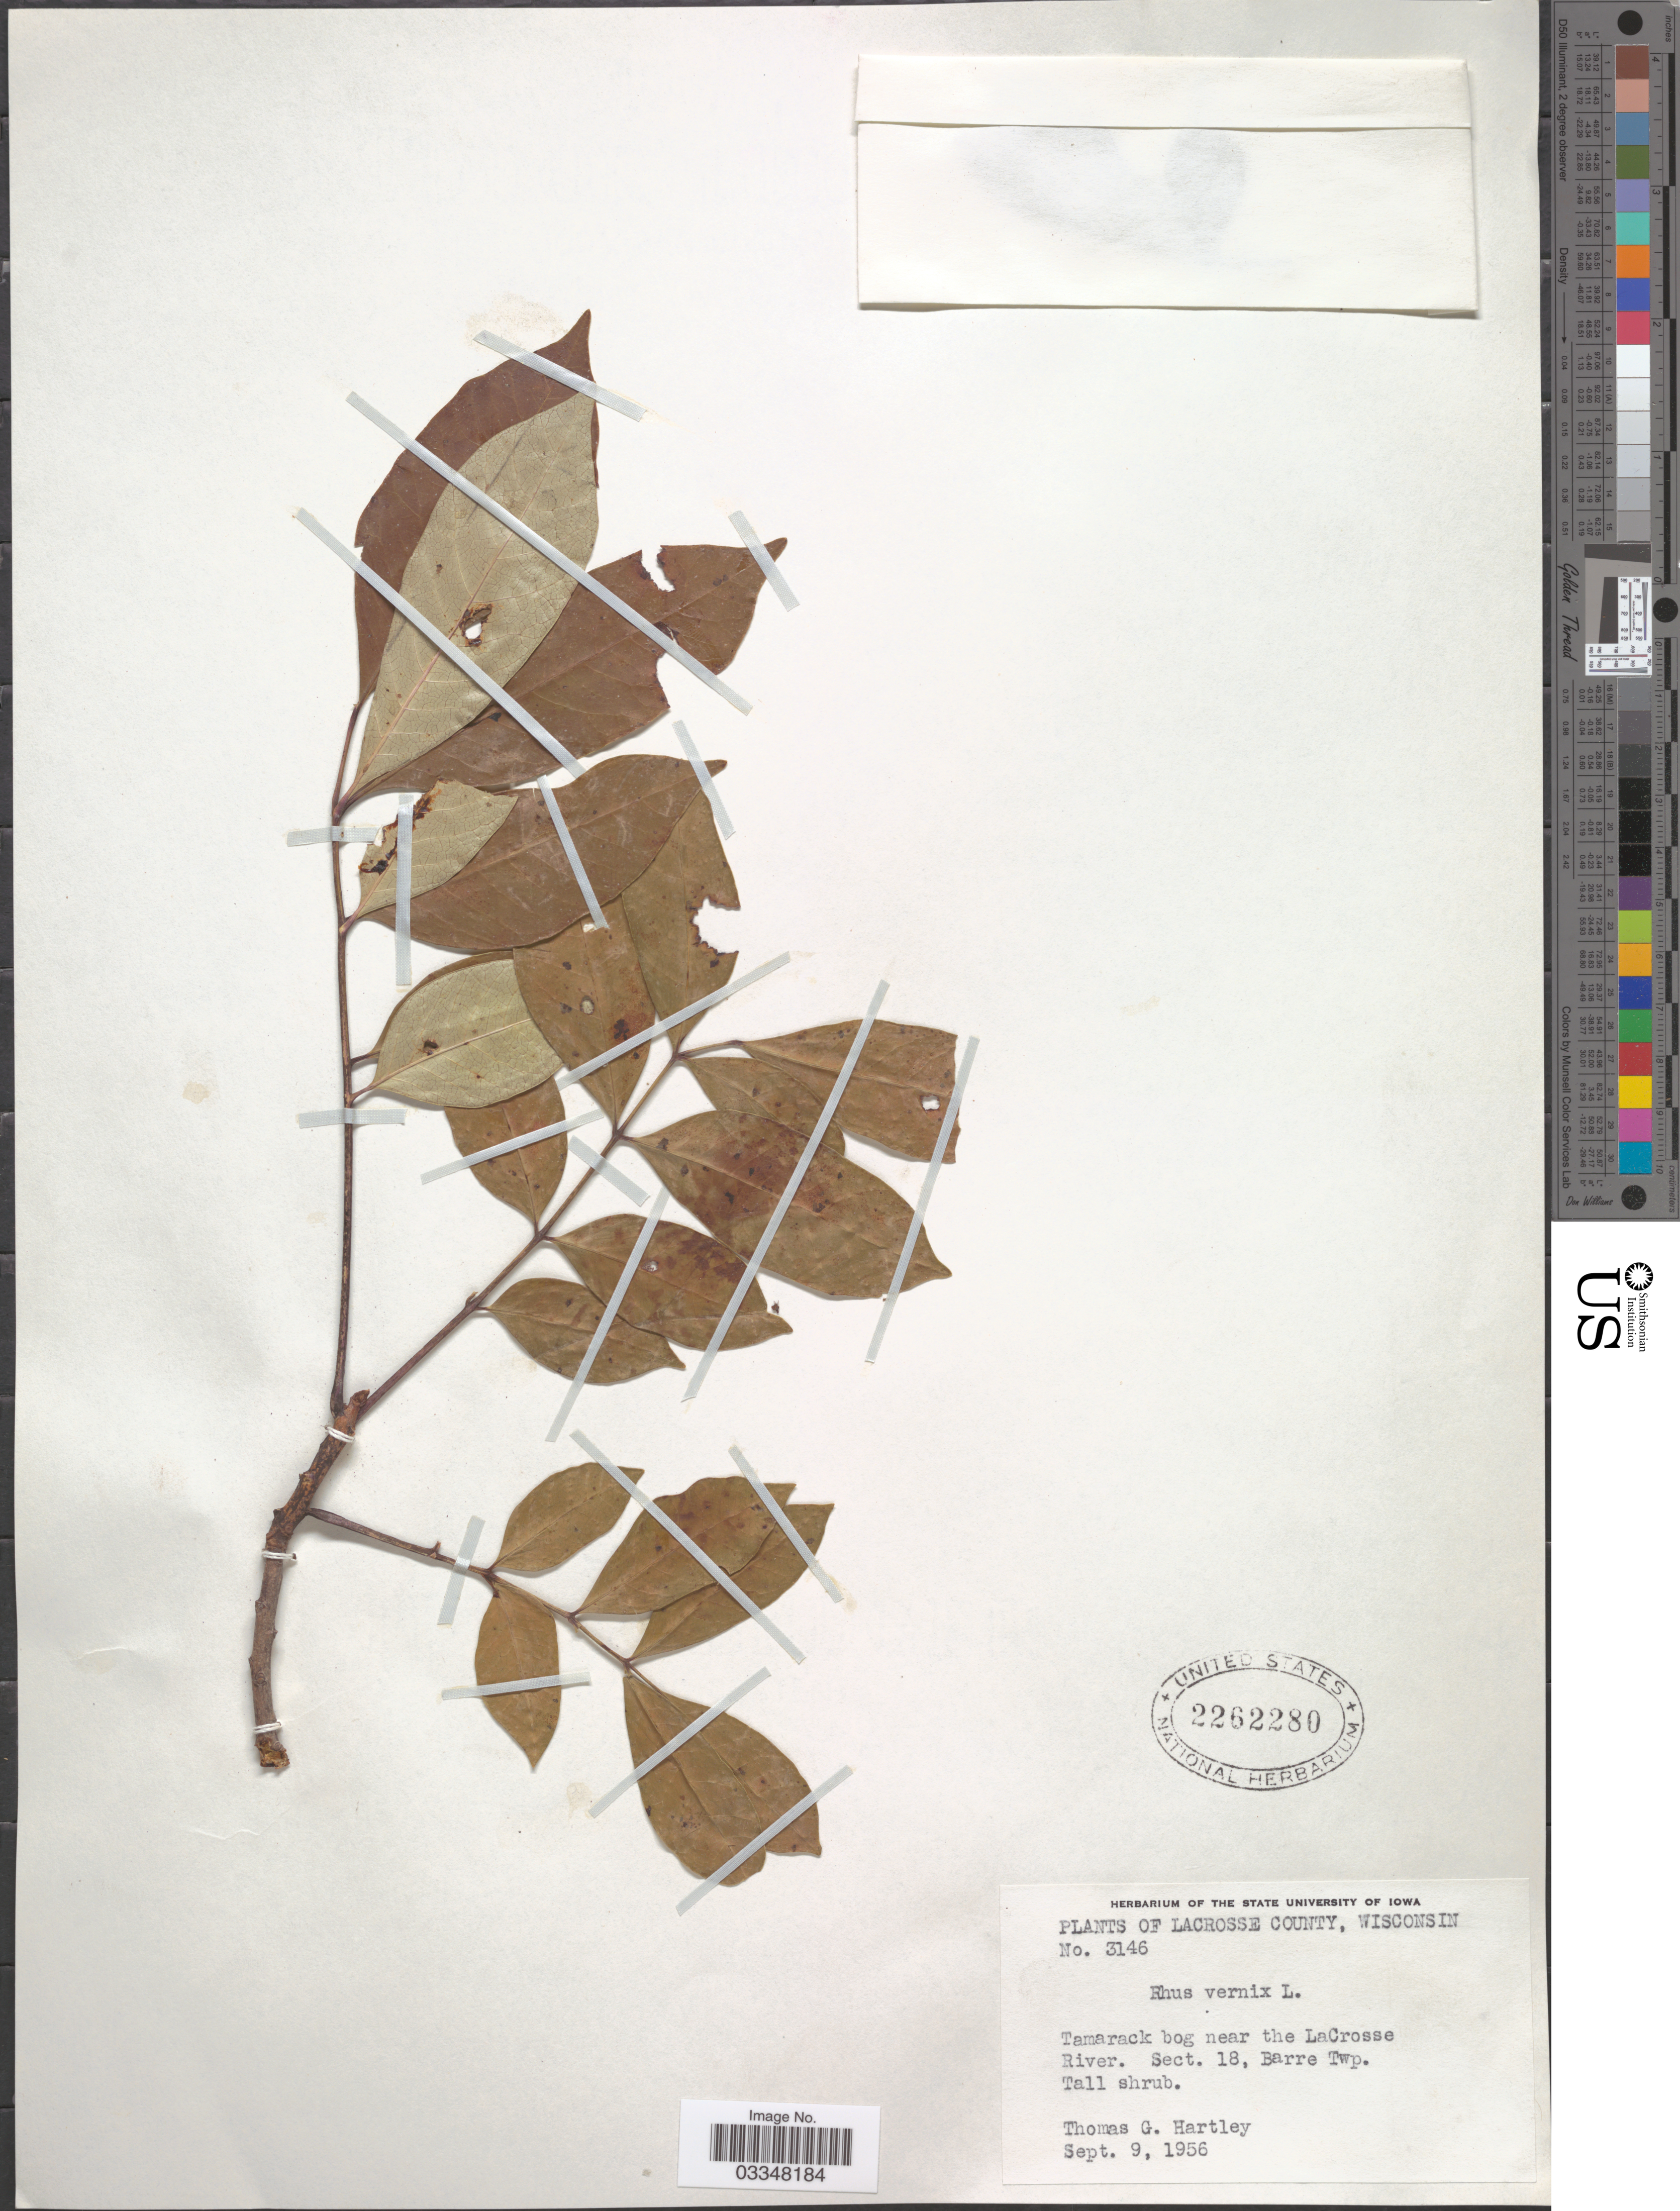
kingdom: Plantae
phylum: Tracheophyta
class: Magnoliopsida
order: Sapindales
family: Anacardiaceae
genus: Toxicodendron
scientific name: Toxicodendron vernix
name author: (L.) Kuntze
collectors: T. G. Hartley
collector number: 3146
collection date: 1956-09-09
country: United States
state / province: Wisconsin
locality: Lacrosse County. Near the LaCrosse River. Sect. 18, Barre Twp.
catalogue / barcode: US 2262280